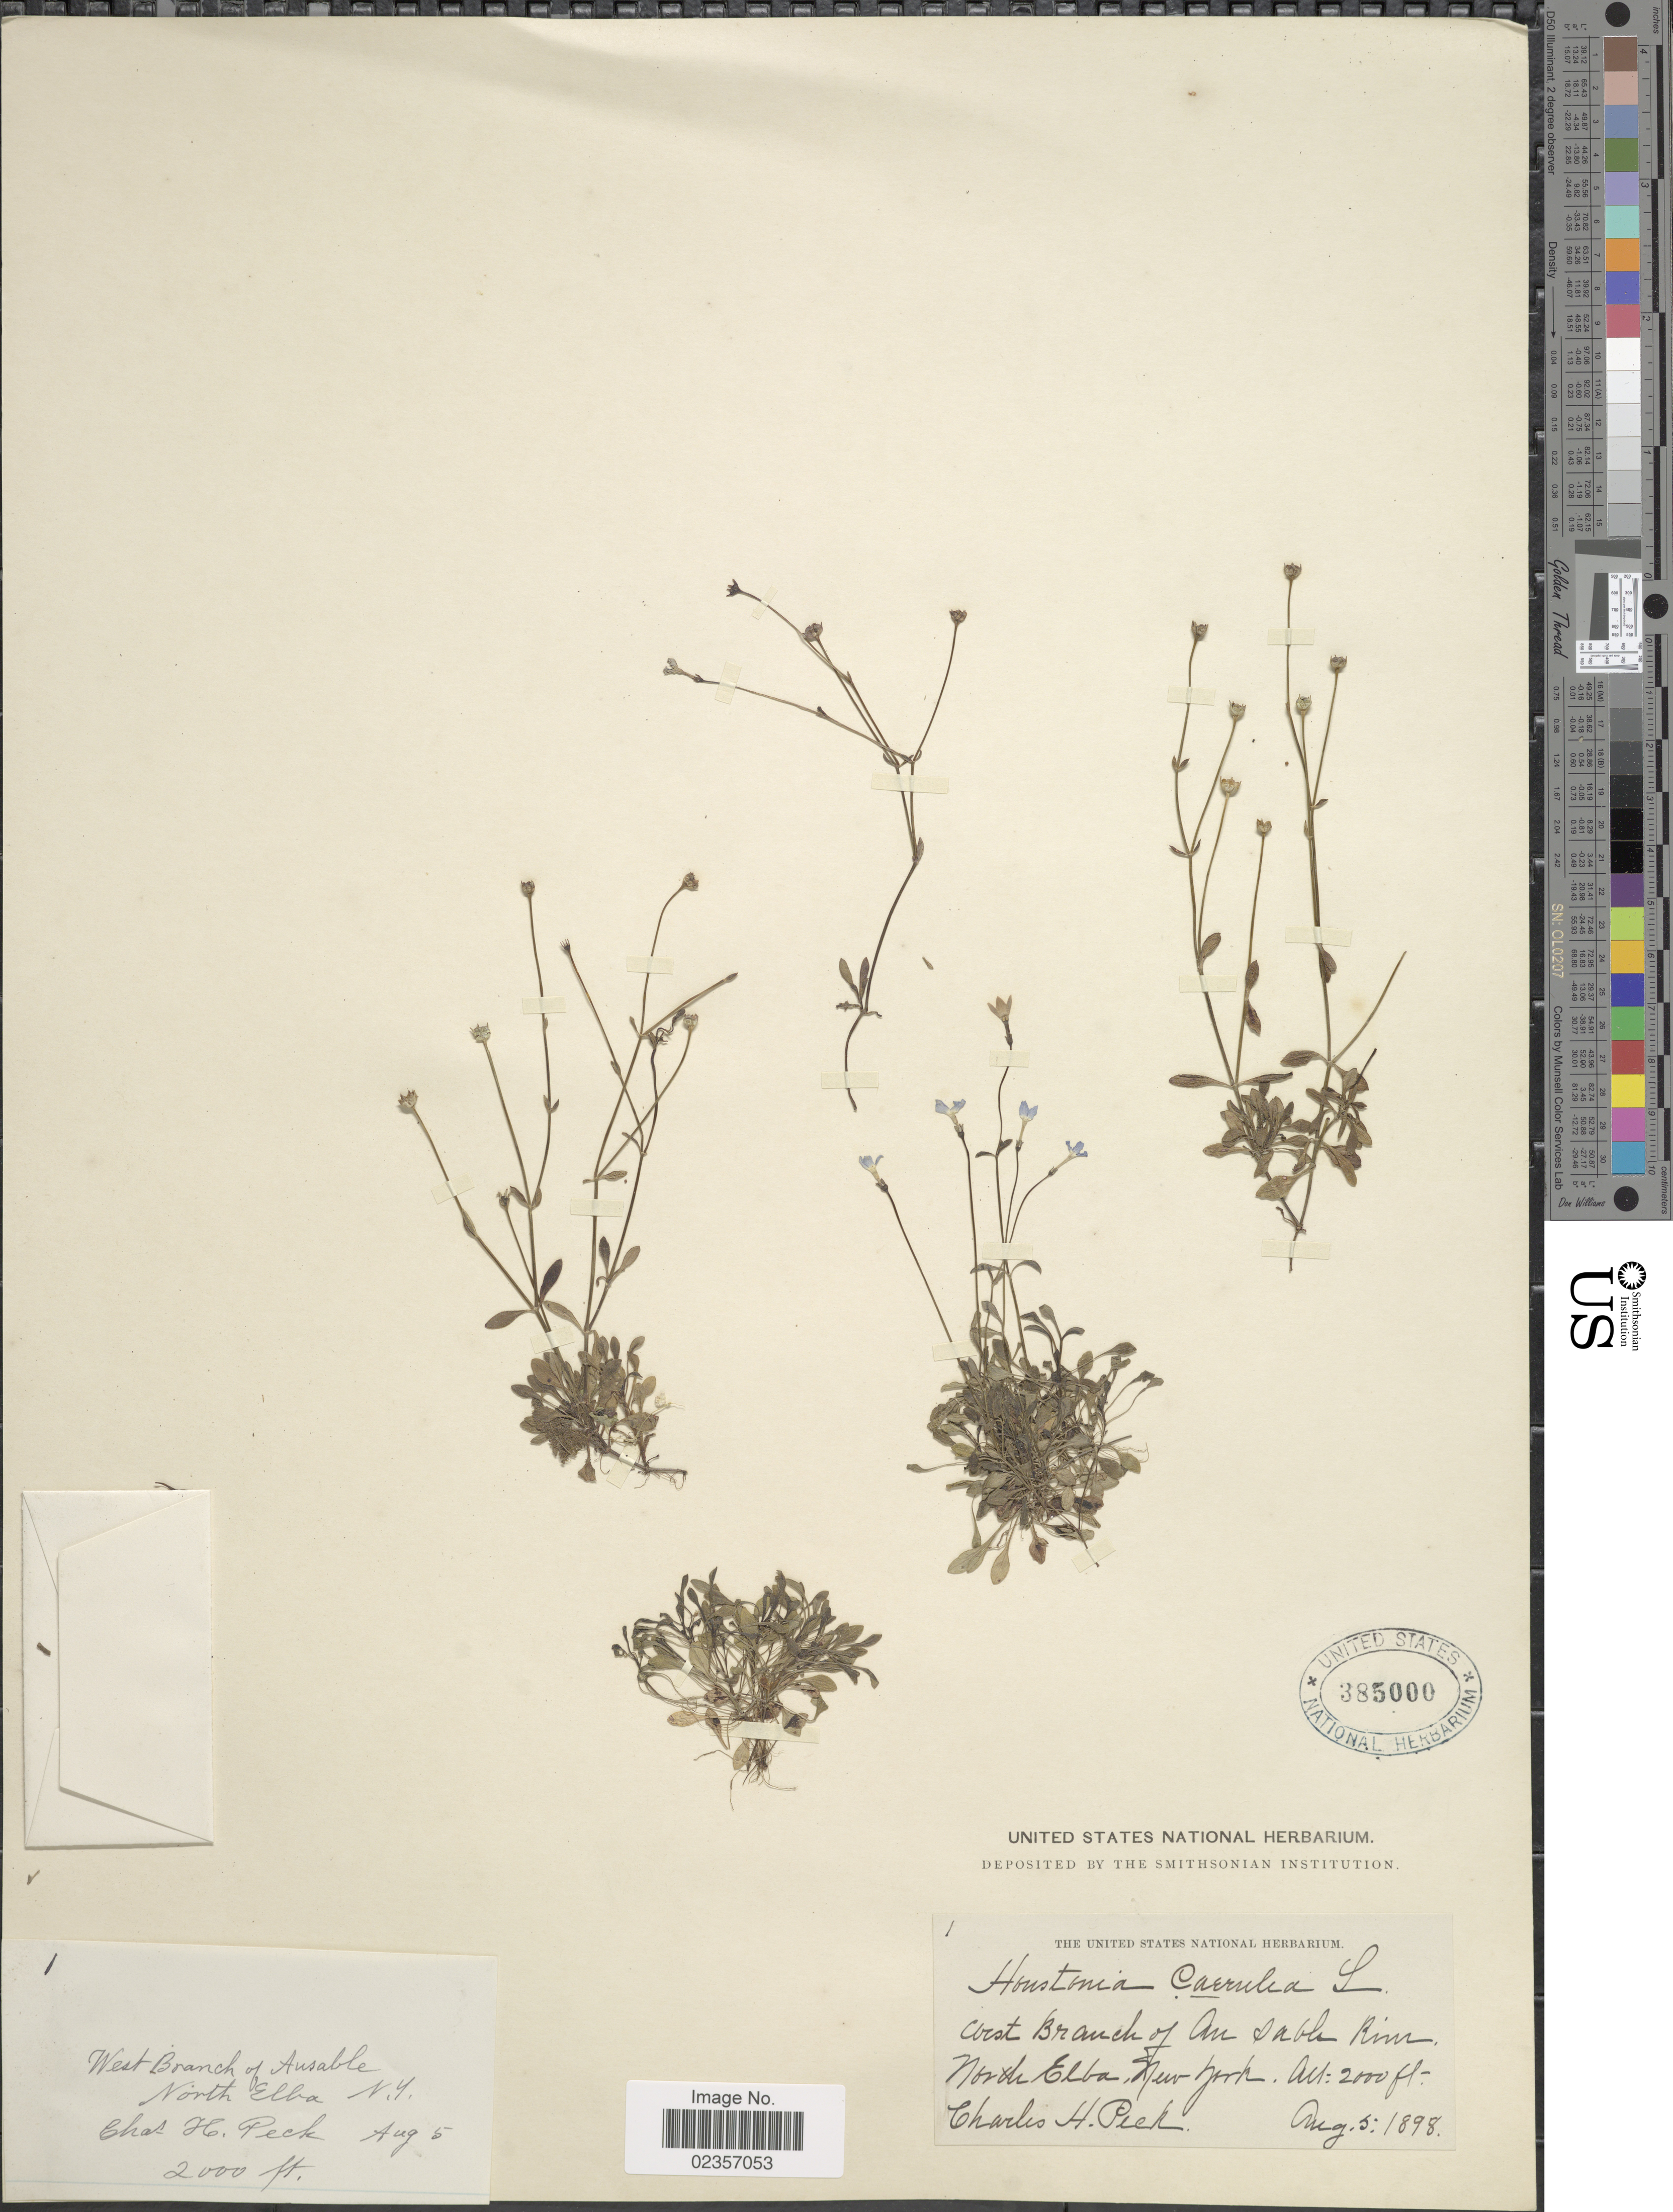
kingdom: Plantae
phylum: Tracheophyta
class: Magnoliopsida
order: Gentianales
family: Rubiaceae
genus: Houstonia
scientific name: Houstonia caerulea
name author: L.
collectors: C. H. Peck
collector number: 1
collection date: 1898-08-05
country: United States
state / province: New York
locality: West Branch of Ansable River, North Elba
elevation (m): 610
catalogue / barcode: US 385000